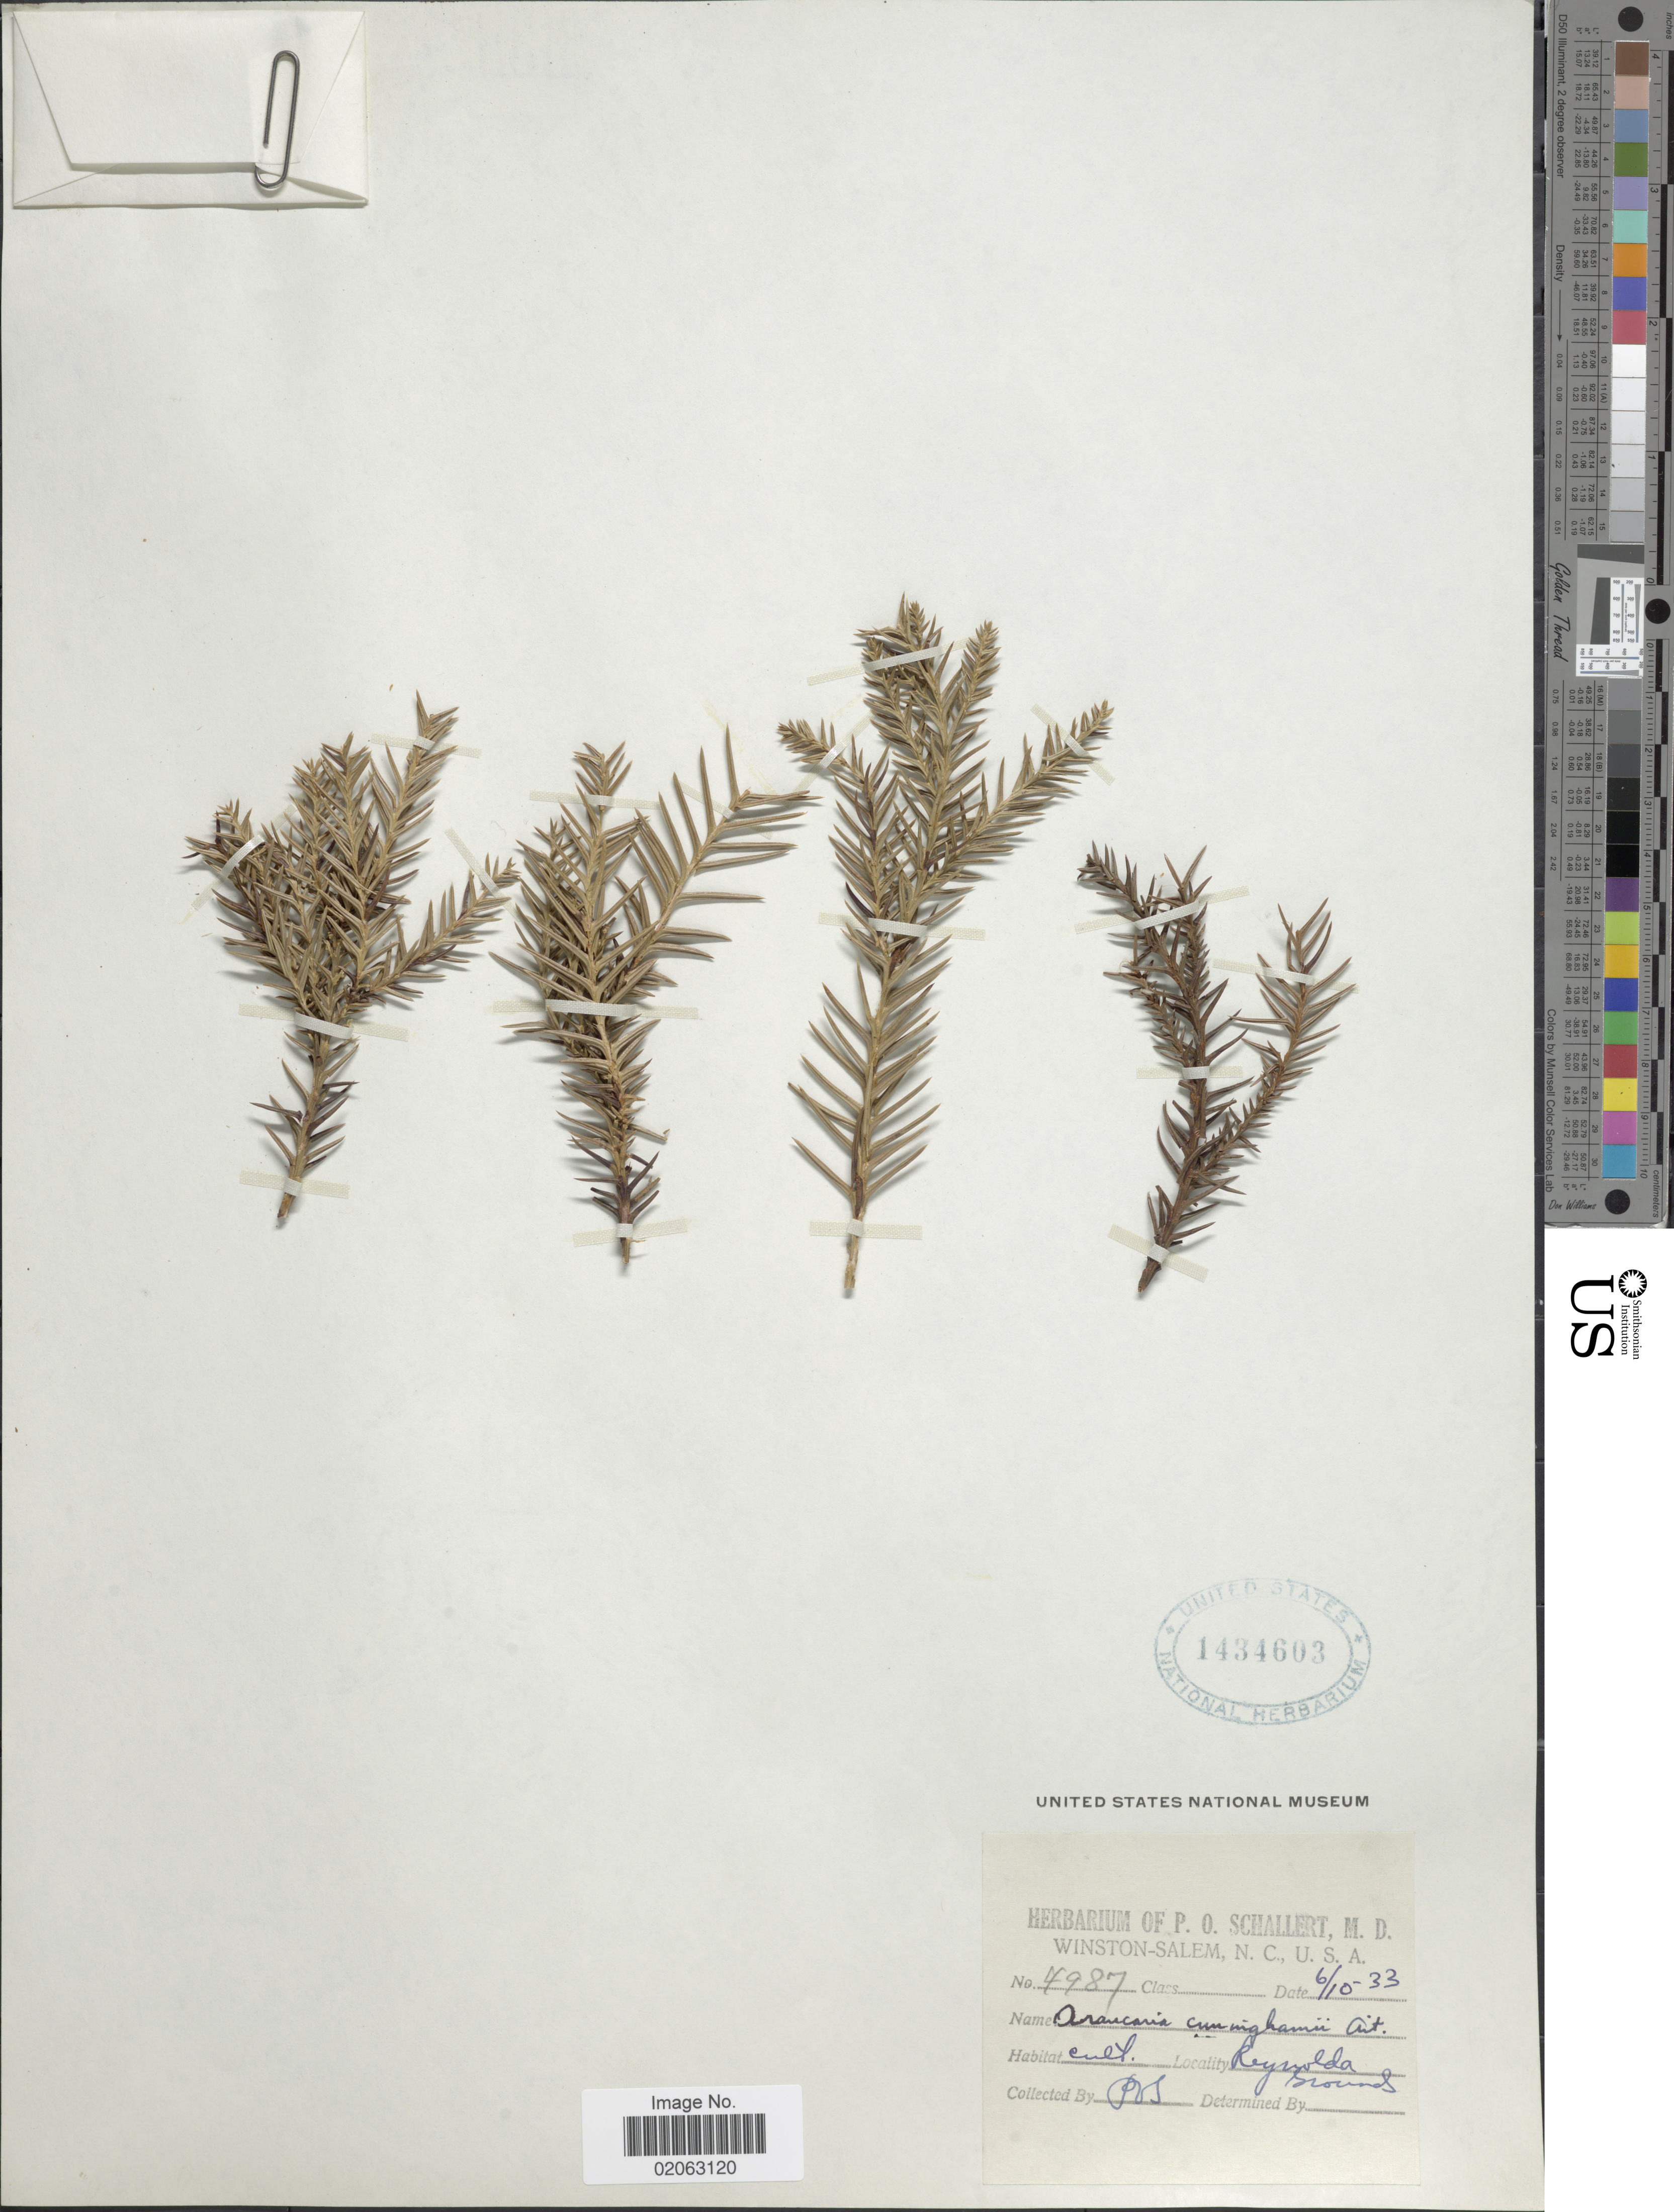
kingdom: Plantae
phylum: Tracheophyta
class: Pinopsida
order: Pinales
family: Araucariaceae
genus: Araucaria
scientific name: Araucaria cunninghamii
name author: Aiton ex D. Don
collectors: P. Schallert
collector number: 4987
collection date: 1933-06-10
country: United States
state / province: North Carolina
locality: Reynolda grounds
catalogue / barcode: US 1434603